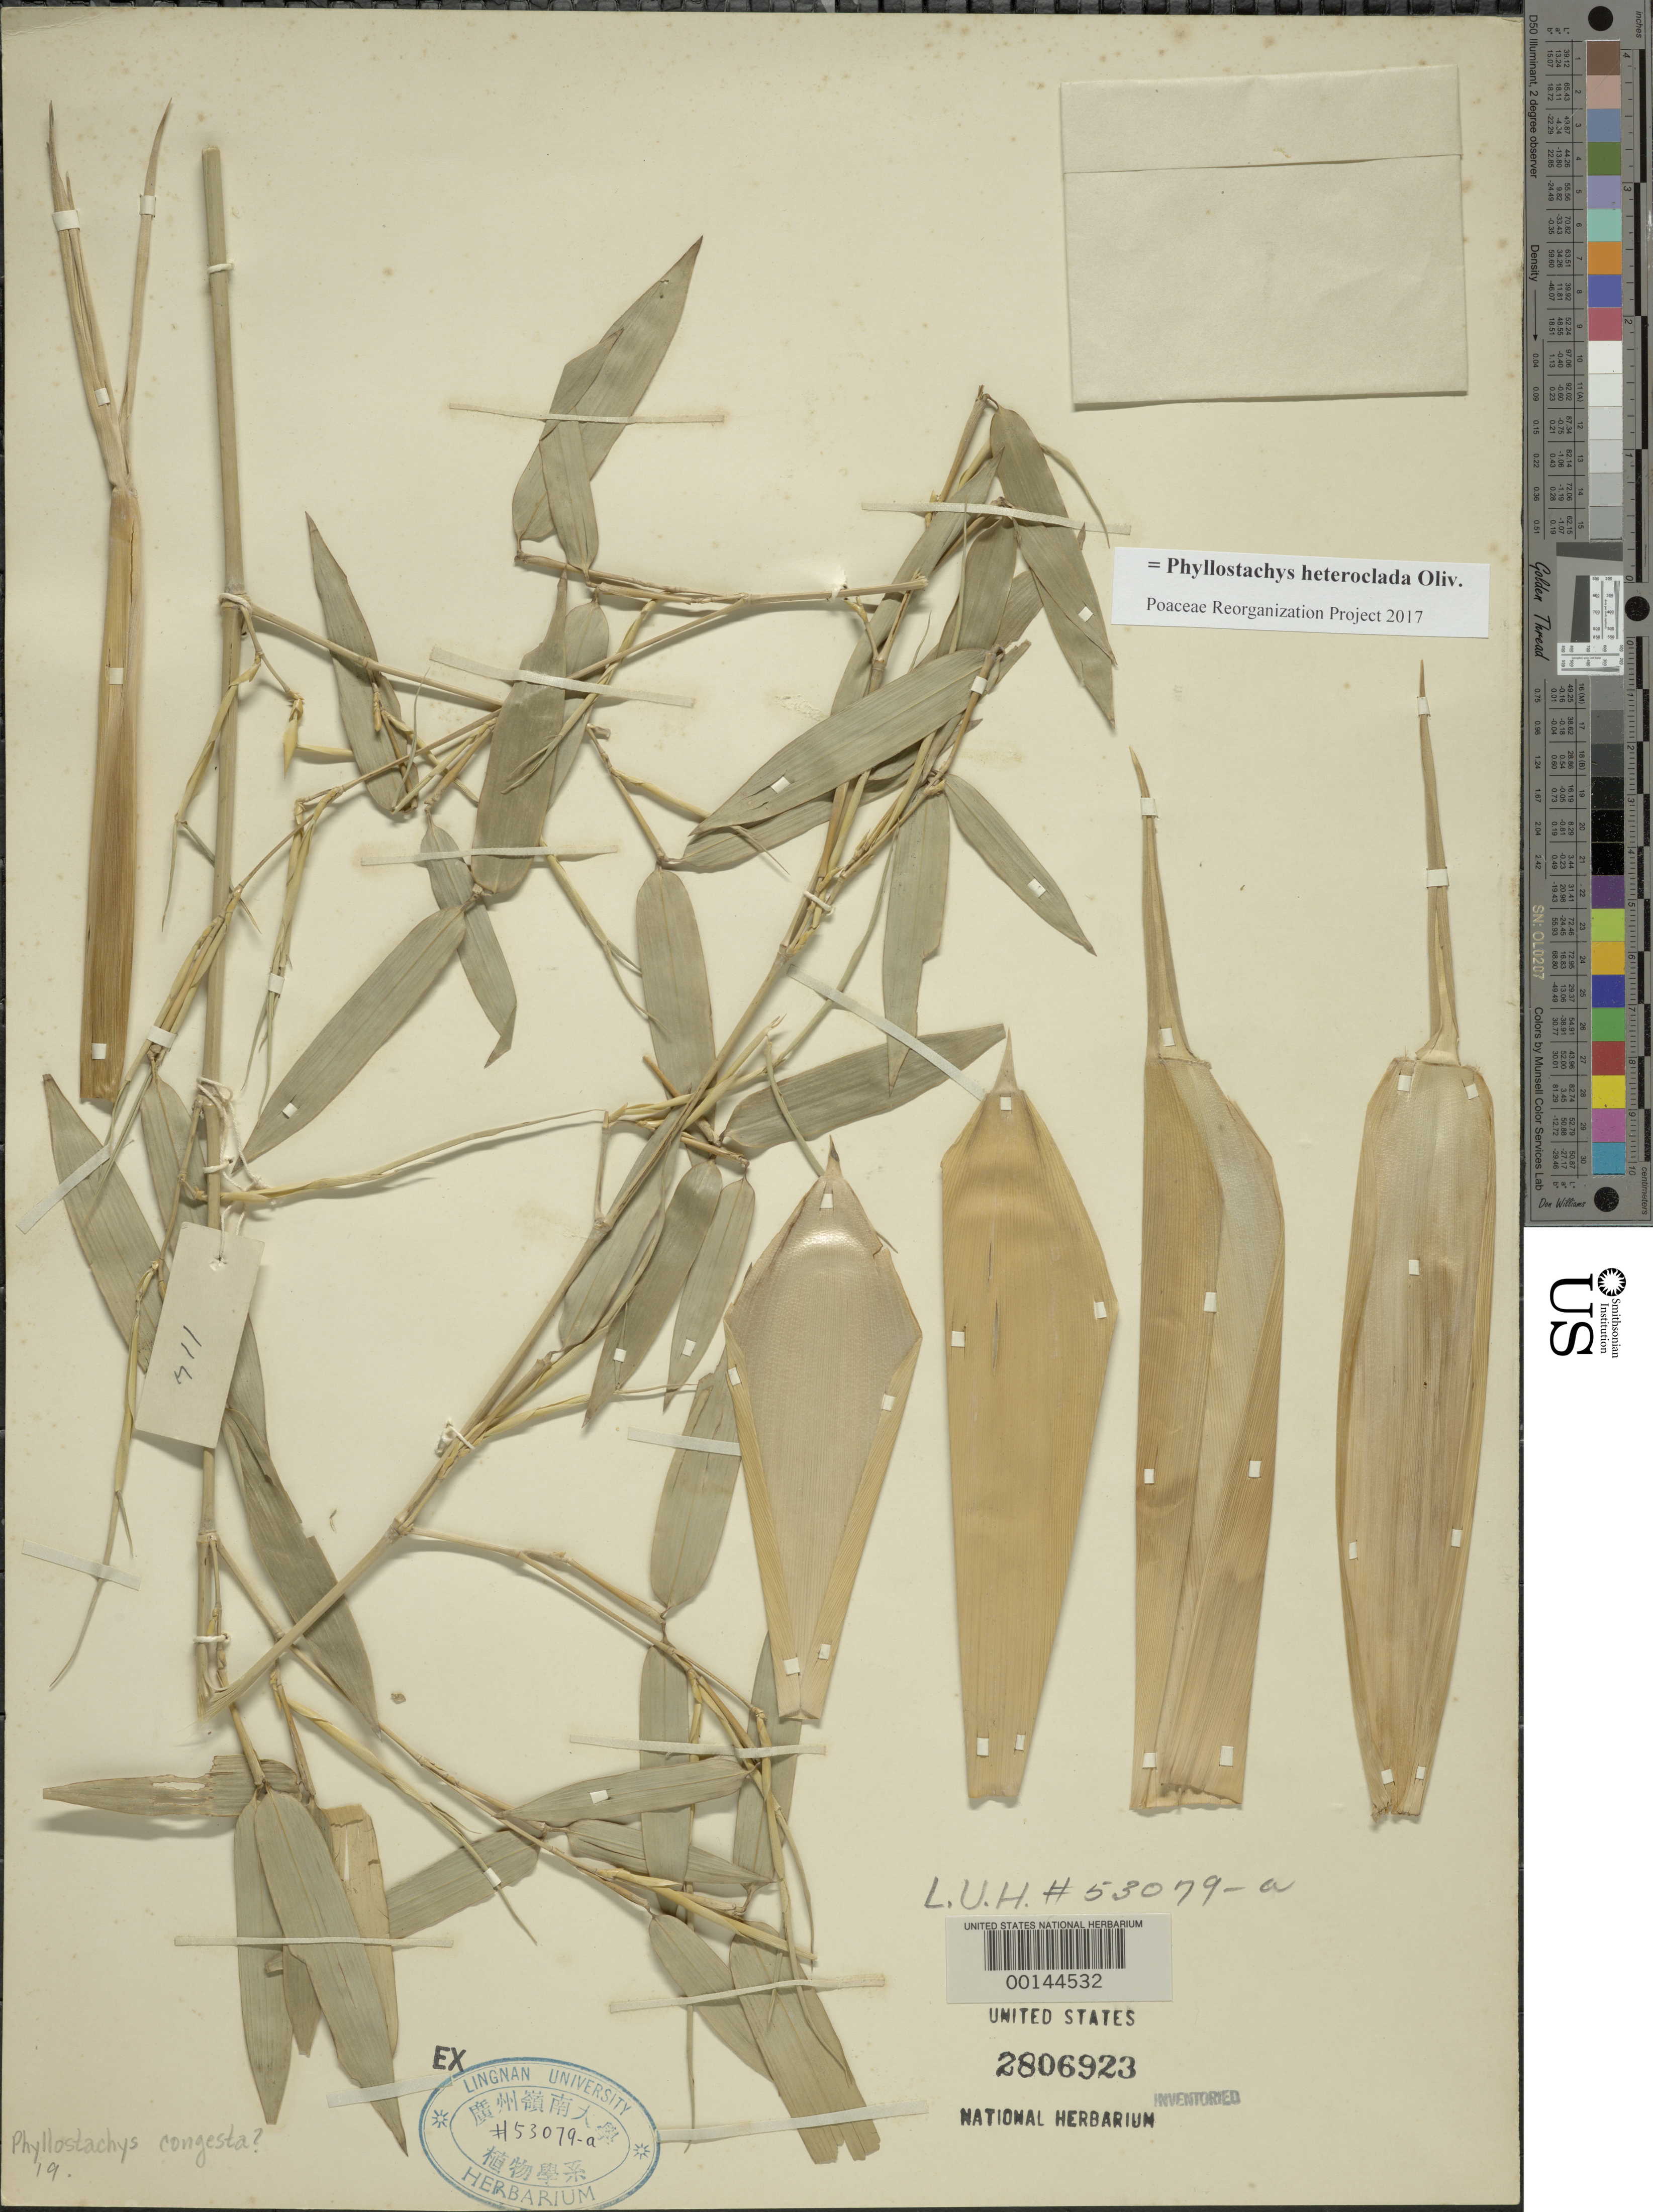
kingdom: Plantae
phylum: Tracheophyta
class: Liliopsida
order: Poales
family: Poaceae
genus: Phyllostachys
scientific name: Phyllostachys heteroclada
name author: Oliv.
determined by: Poaceae Reorganization Project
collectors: C. Tso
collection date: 1929-05-24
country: China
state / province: Guangdong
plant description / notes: Lingnan Univ. # 53079a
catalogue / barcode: US 2806923